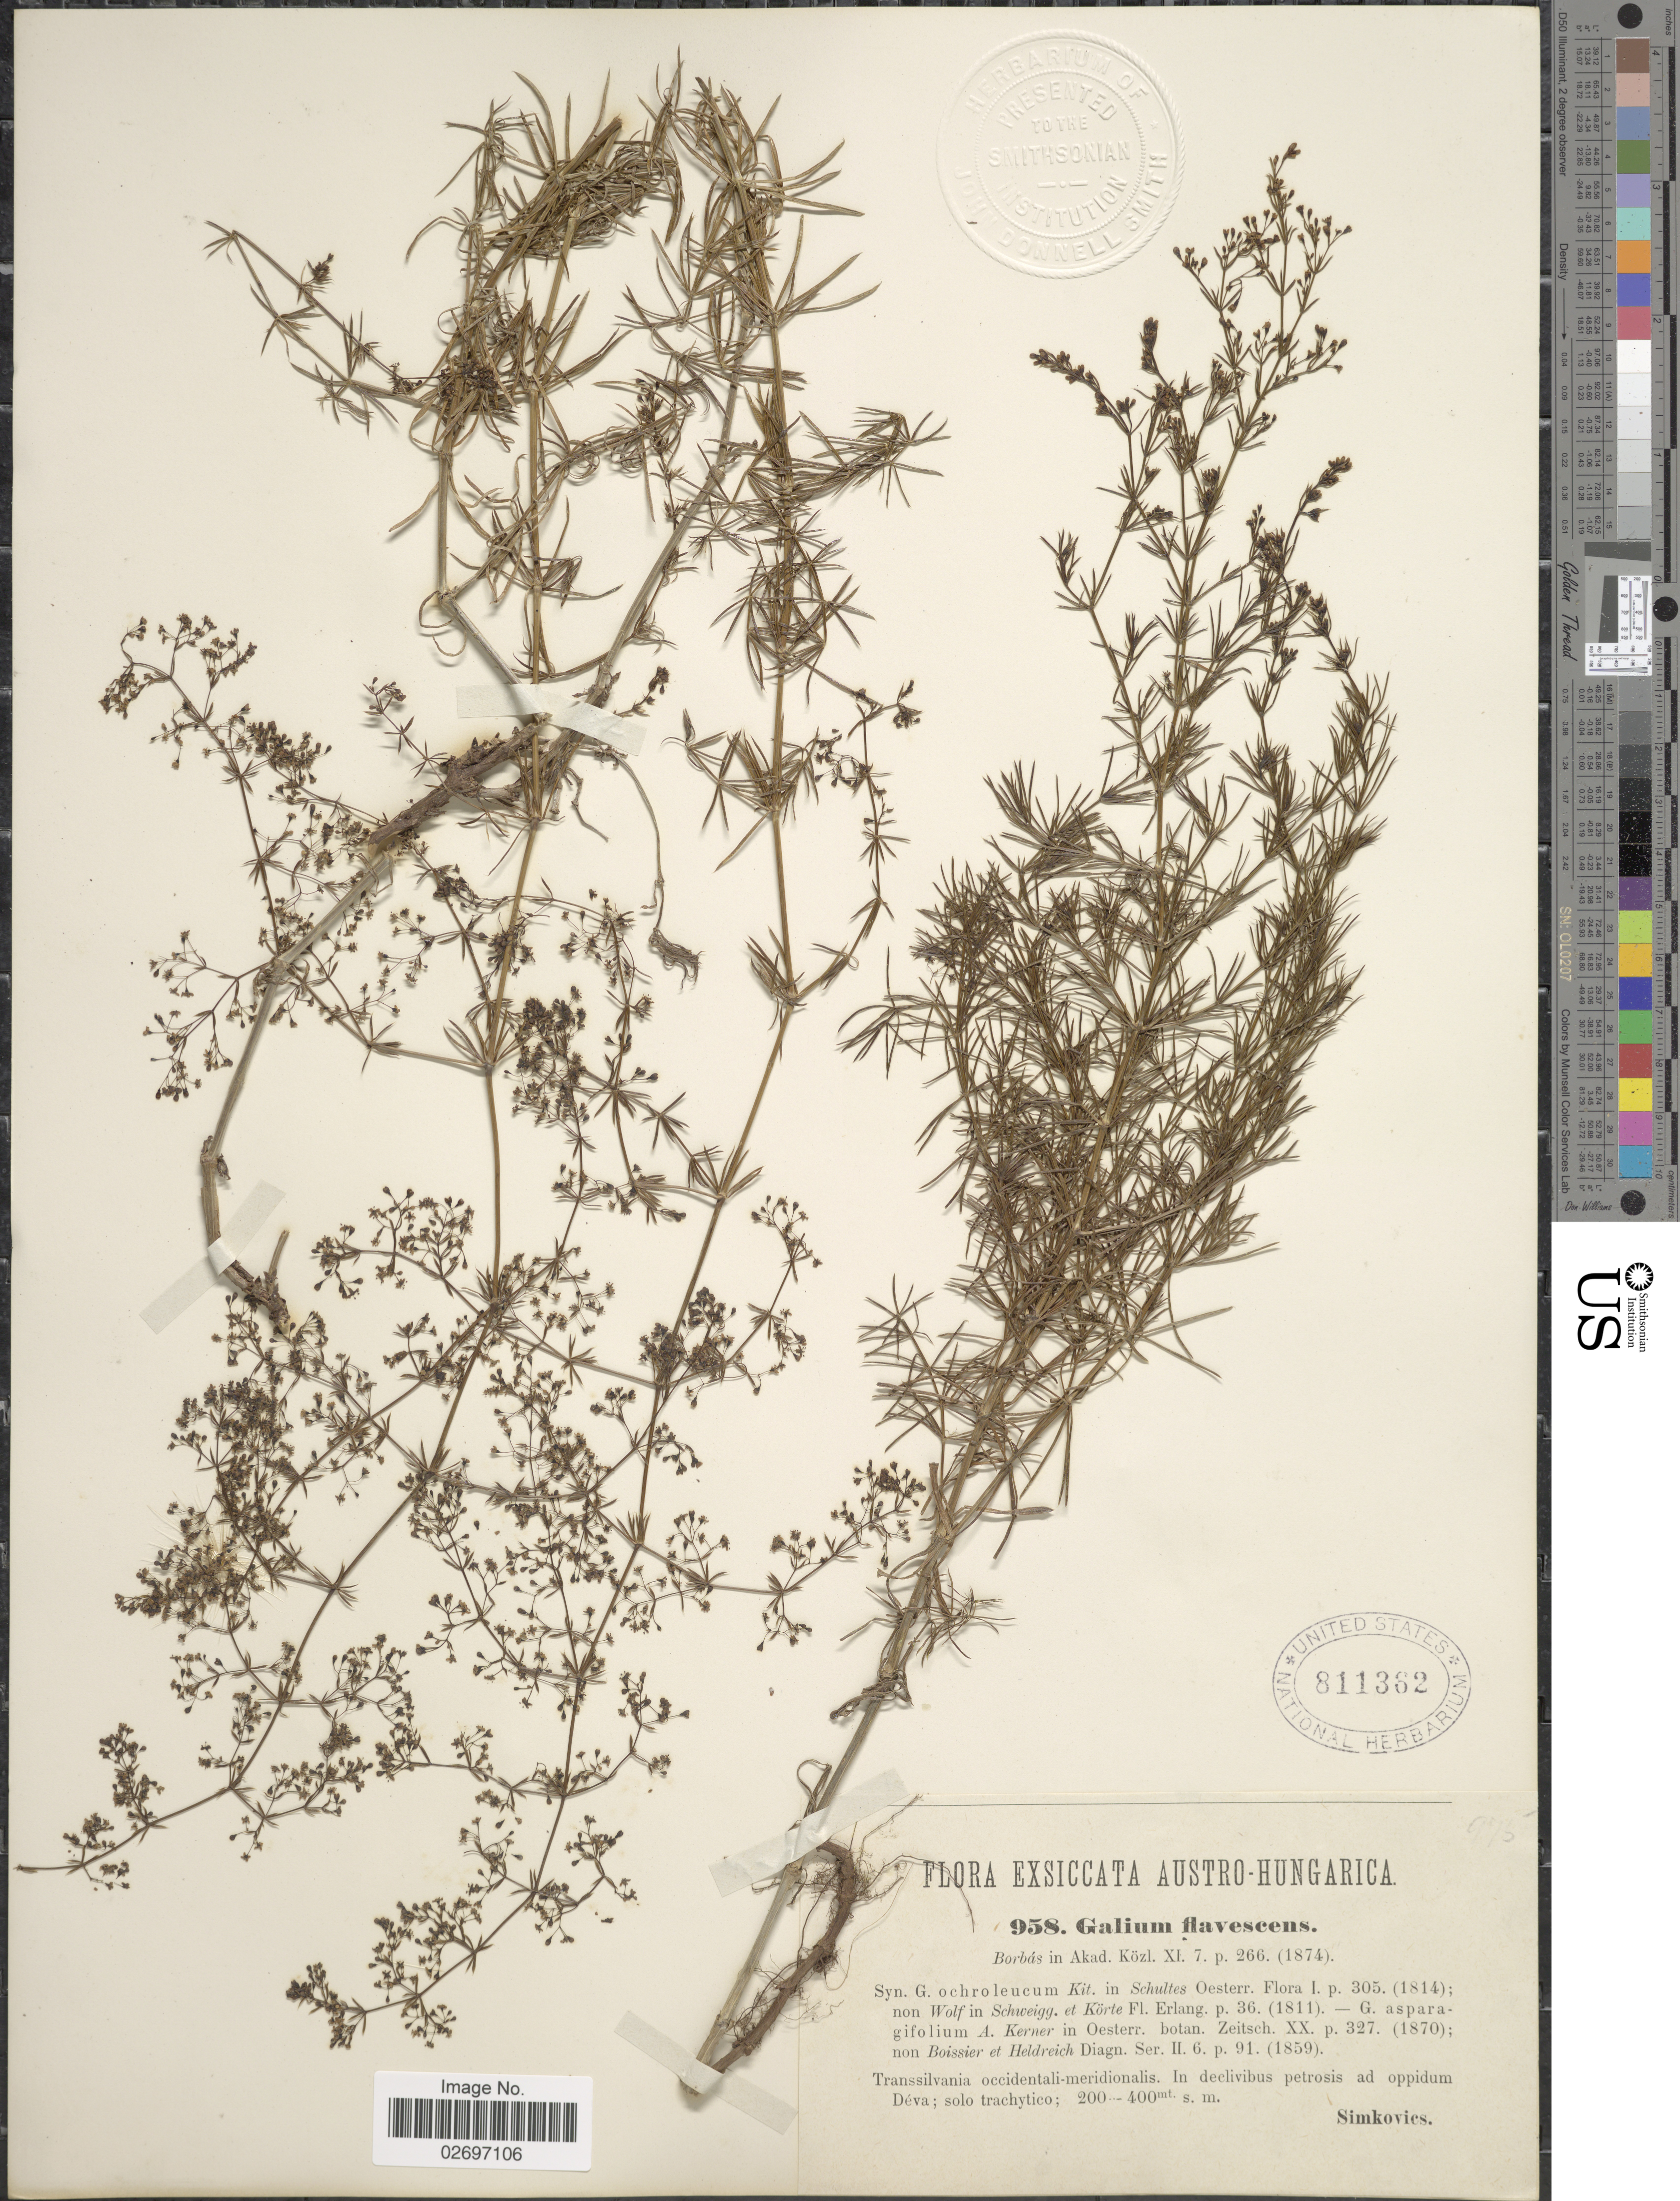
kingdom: Plantae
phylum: Tracheophyta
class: Magnoliopsida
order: Gentianales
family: Rubiaceae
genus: Galium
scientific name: Galium flavescens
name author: Borbás ex Simonk.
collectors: -. Simkovics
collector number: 958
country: Romania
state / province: Hunedoara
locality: Transsilvania occidentali-meridonalis. In declivibus petrosis ad oppidum Deva.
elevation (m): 200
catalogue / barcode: US 811362